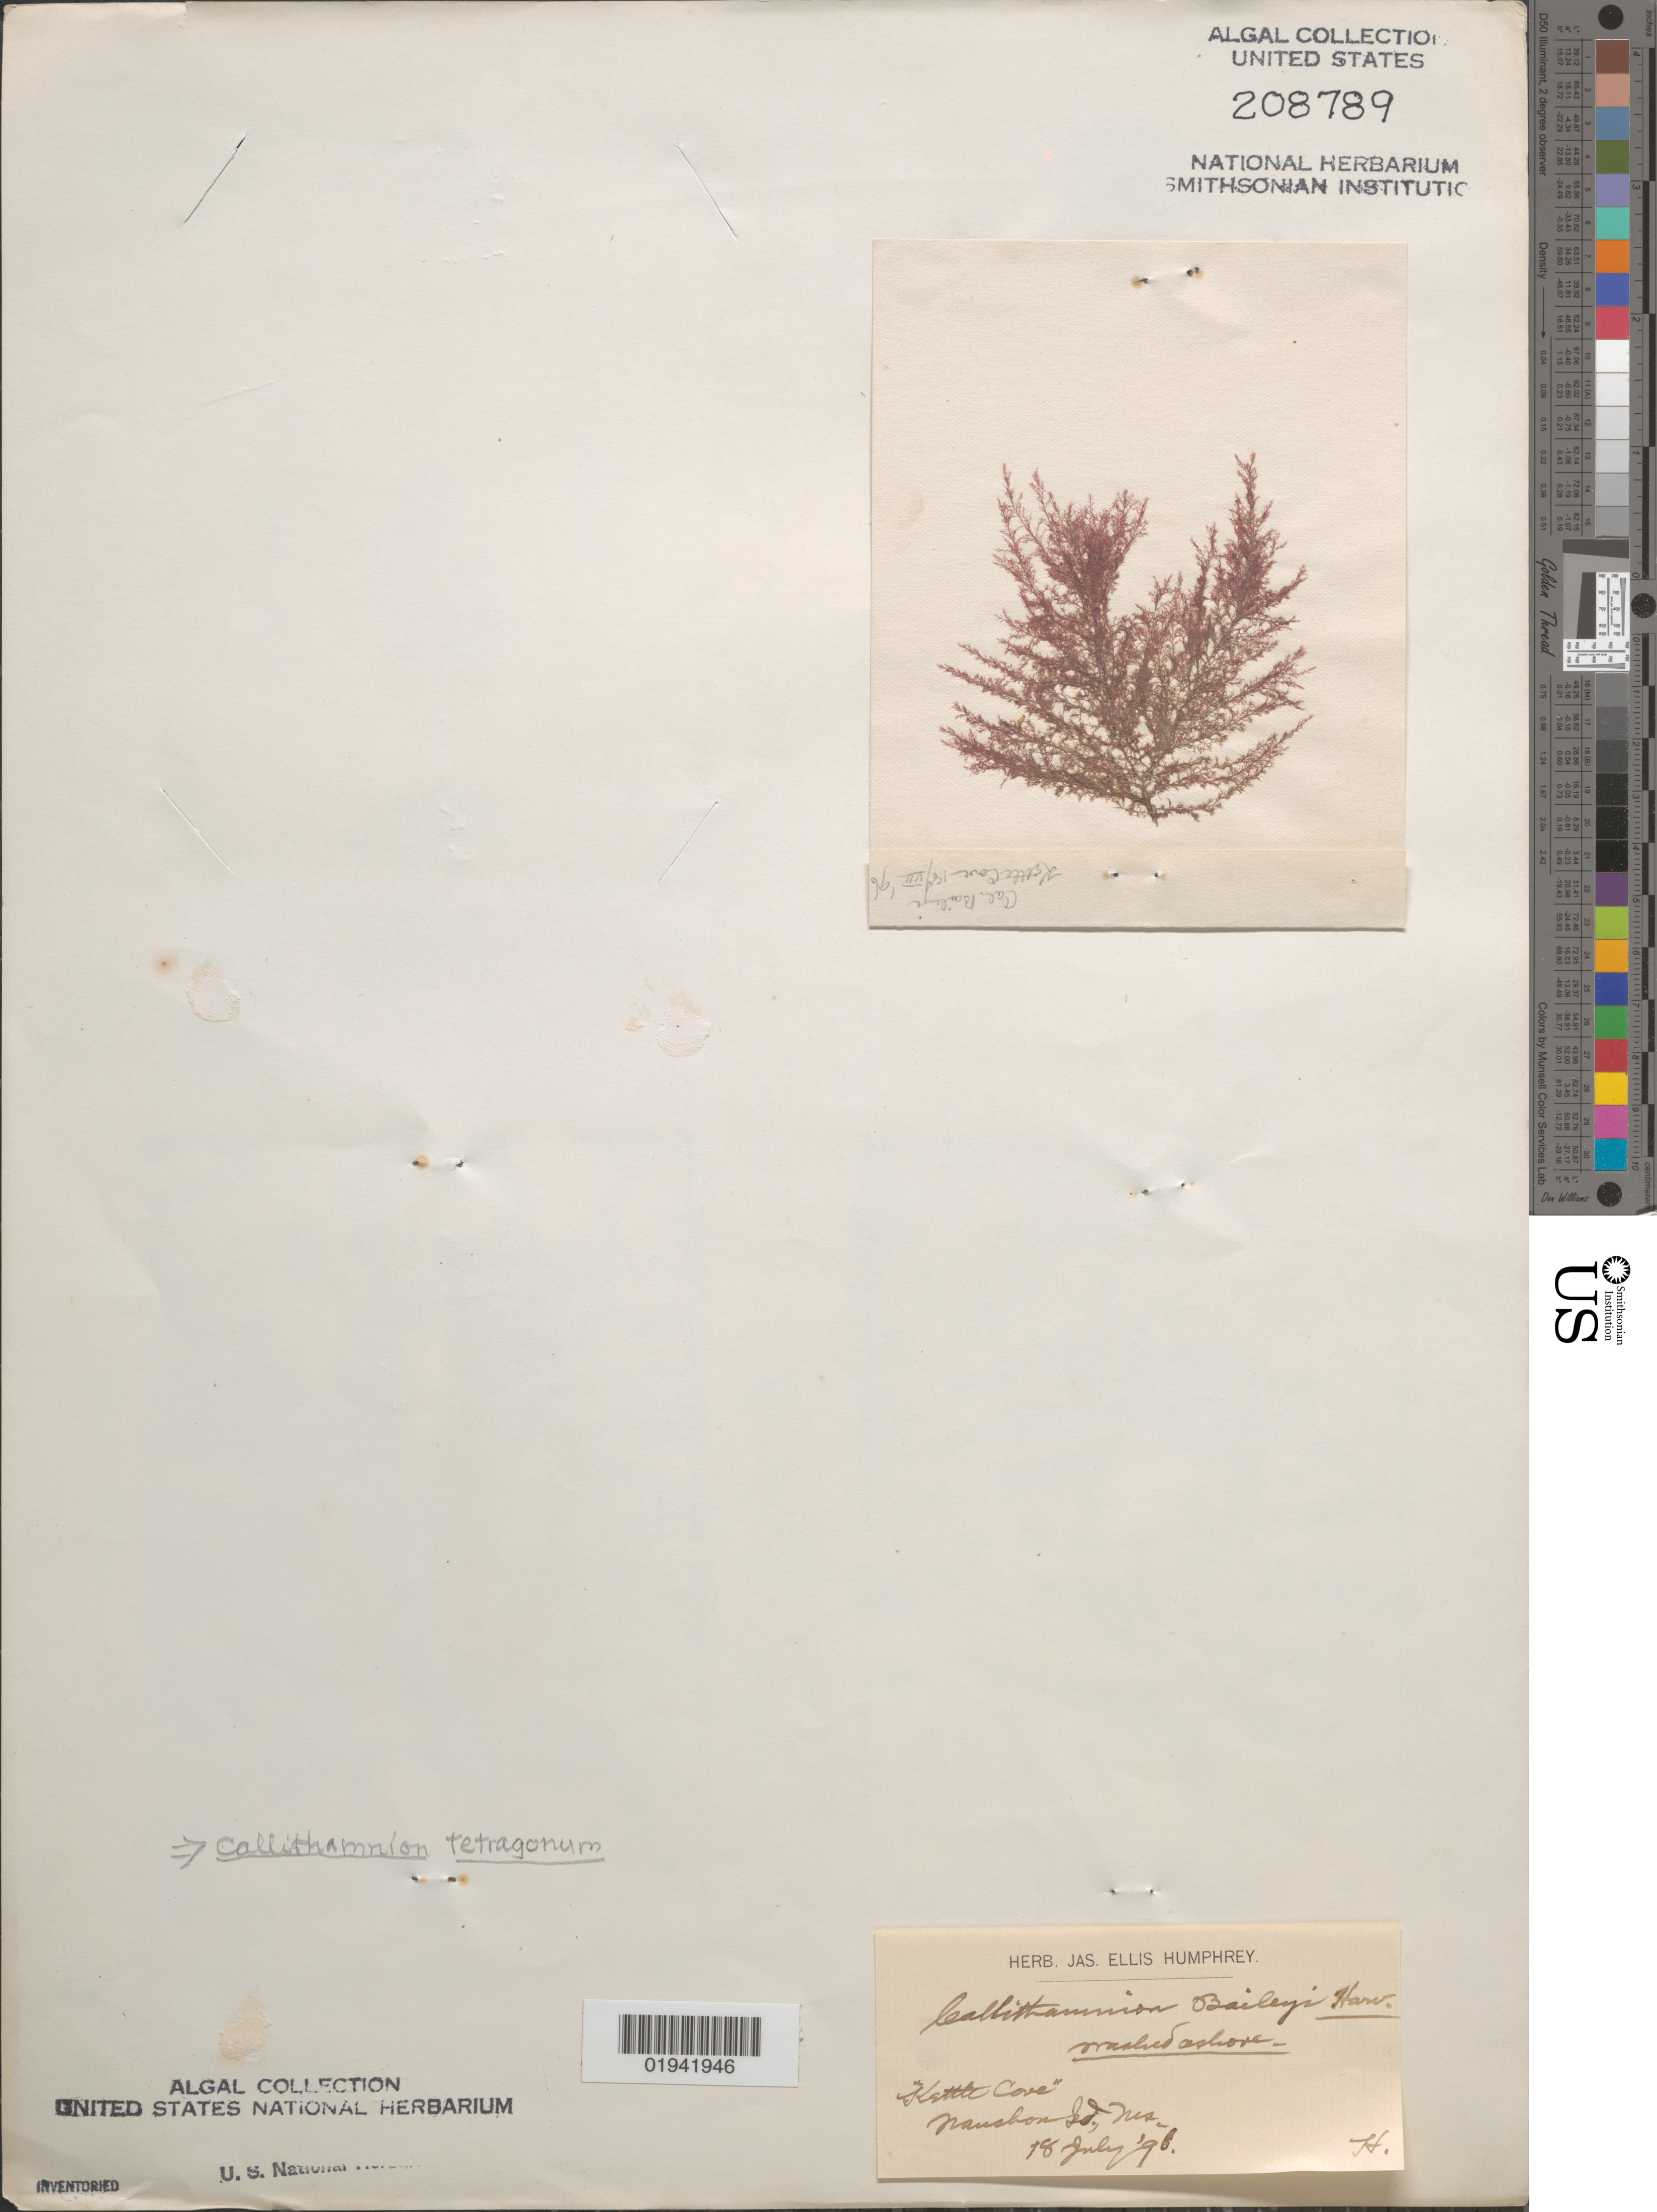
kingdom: Plantae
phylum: Rhodophyta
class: Florideophyceae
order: Ceramiales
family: Callithamniaceae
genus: Callithamnion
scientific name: Callithamnion tetragonum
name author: (With.) S.F. Gray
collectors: J. Humphrey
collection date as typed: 18 Jul 1896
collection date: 1896-07-18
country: United States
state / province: Massachusetts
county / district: Dukes County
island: Naushon Island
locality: Kettle Cove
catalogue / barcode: US 208789